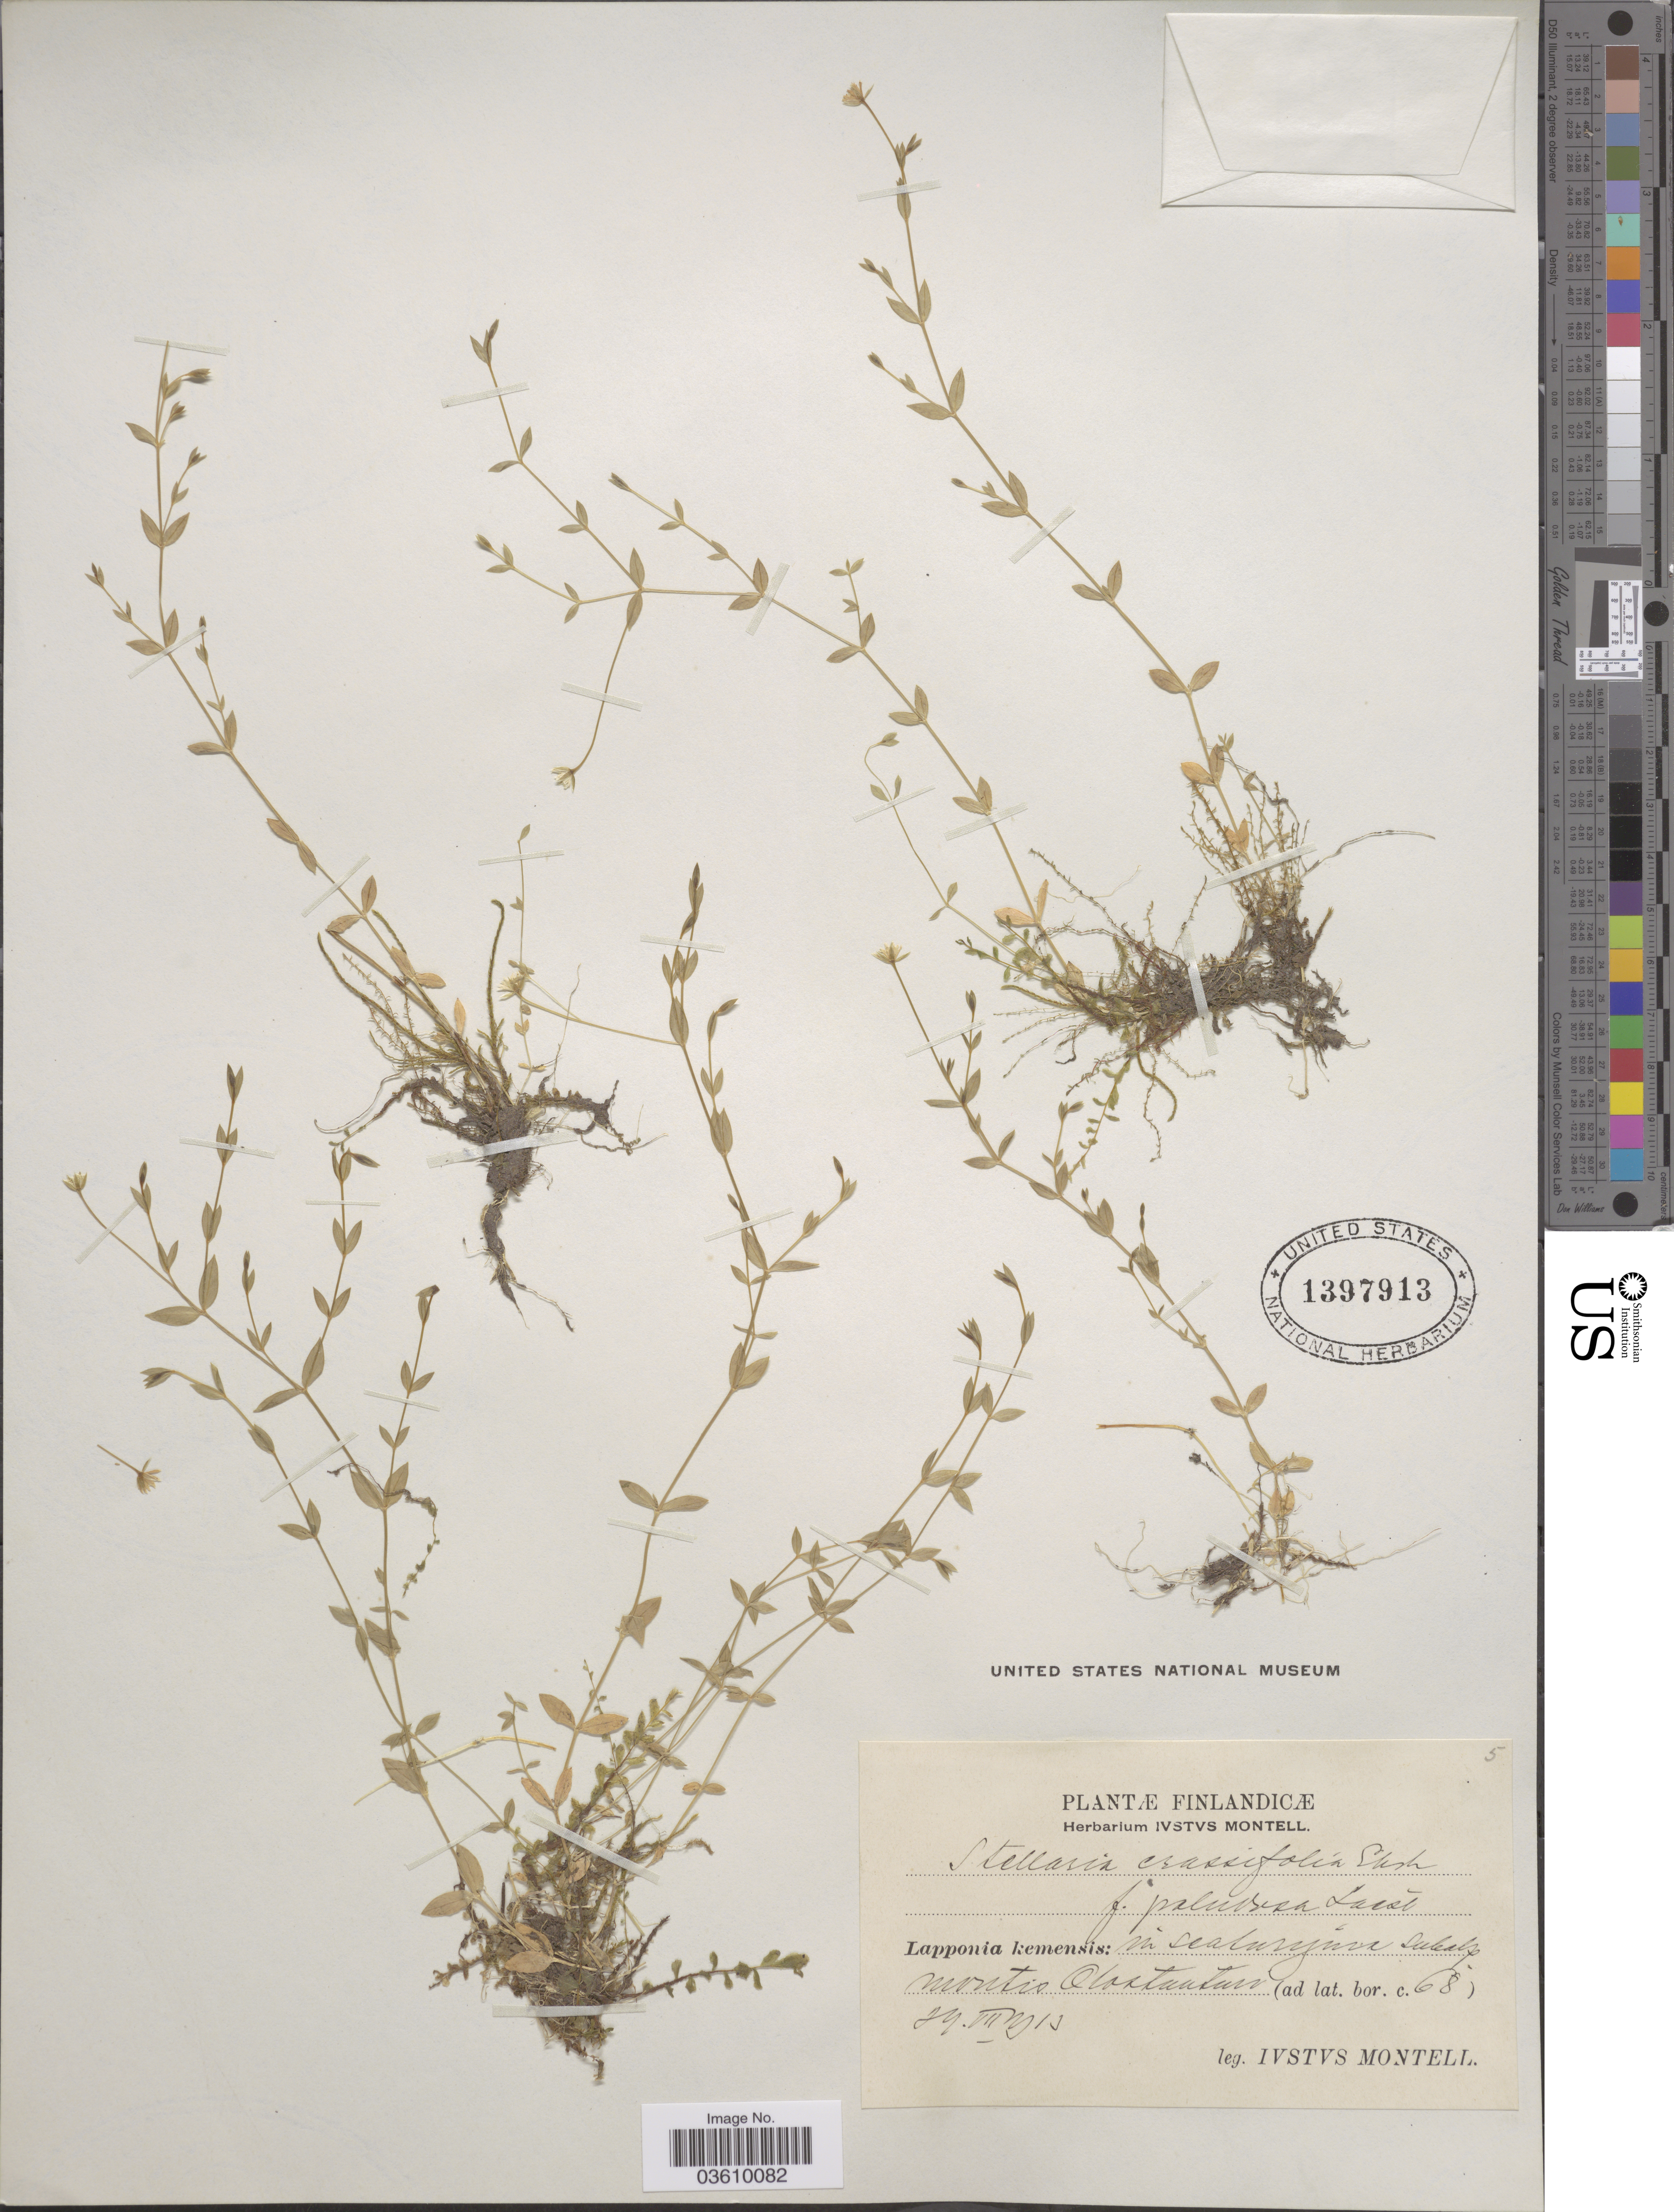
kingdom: Plantae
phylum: Tracheophyta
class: Magnoliopsida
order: Caryophyllales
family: Caryophyllaceae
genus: Stellaria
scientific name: Stellaria crassifolia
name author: Ehrh.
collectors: I. Montell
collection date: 1913-07-29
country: Finland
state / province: Lappi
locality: Tunturi-Lappi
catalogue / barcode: US 1397913